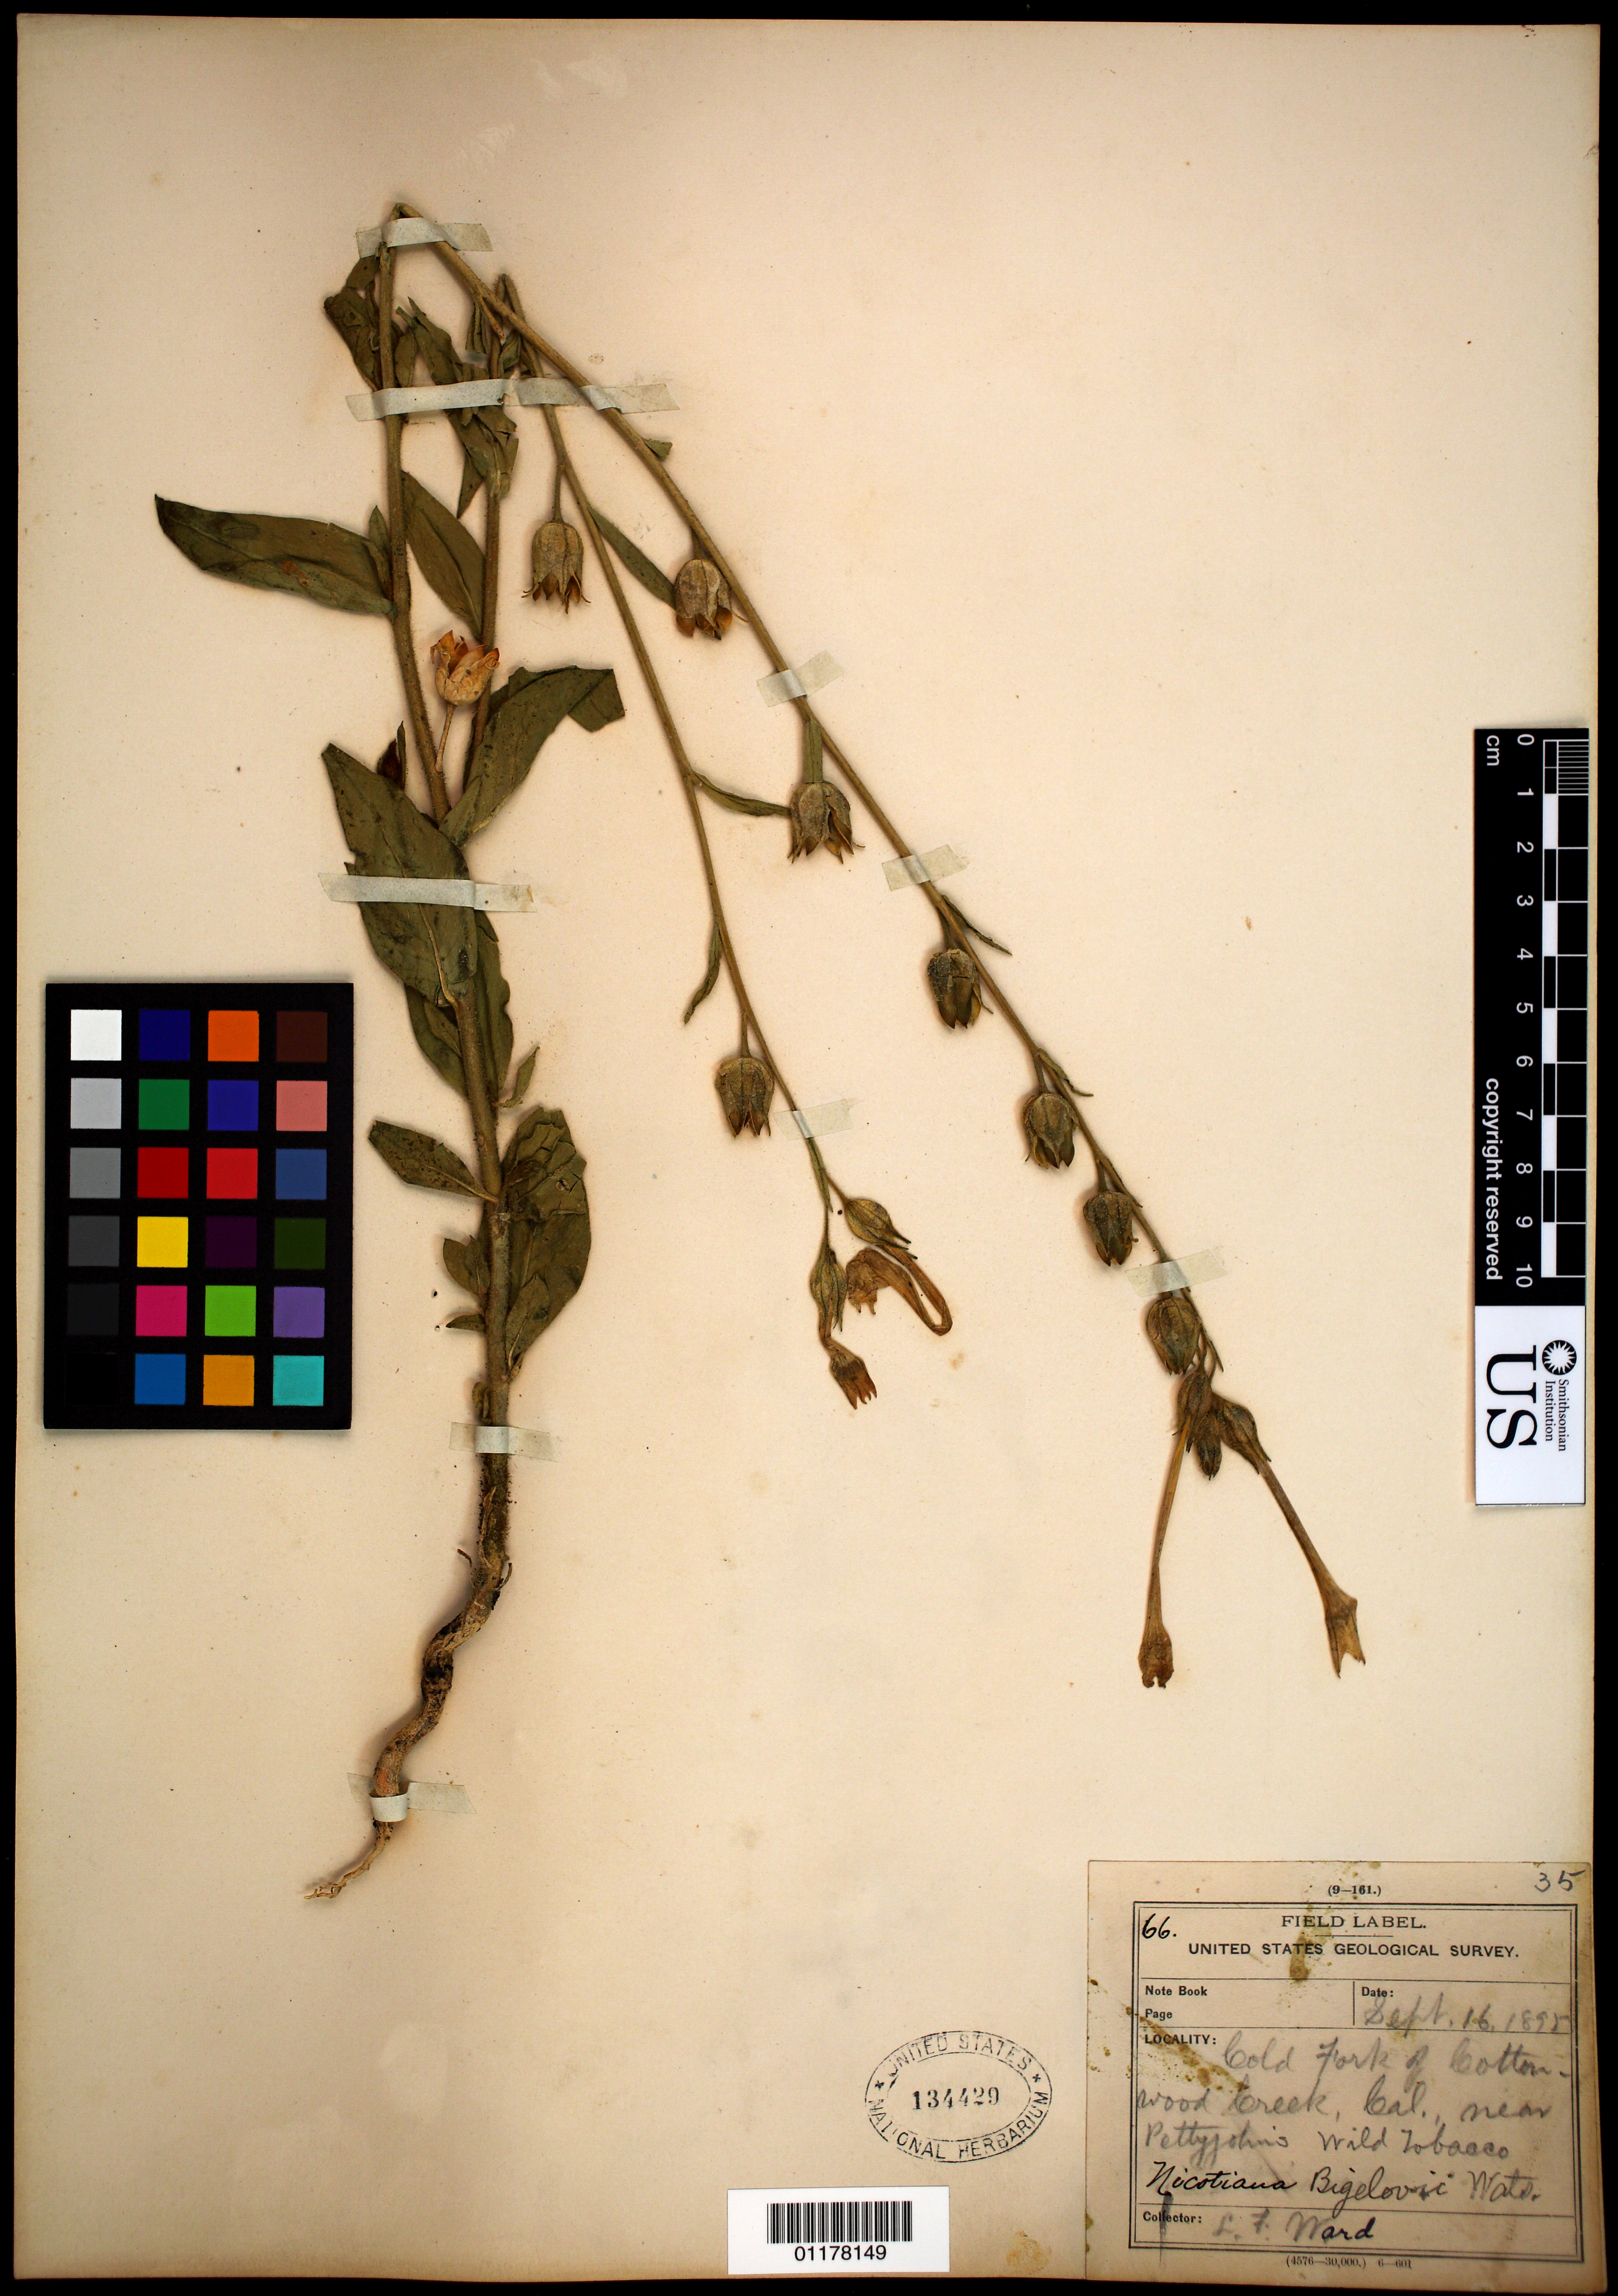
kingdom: Plantae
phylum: Tracheophyta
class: Magnoliopsida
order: Solanales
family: Solanaceae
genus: Nicotiana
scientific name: Nicotiana bigelovii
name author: S. Watson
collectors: L. F. Ward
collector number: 66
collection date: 1895-09-16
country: United States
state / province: California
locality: Cold Fork of Cottonwood Creek, near Pottyjohn's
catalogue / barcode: US 134429